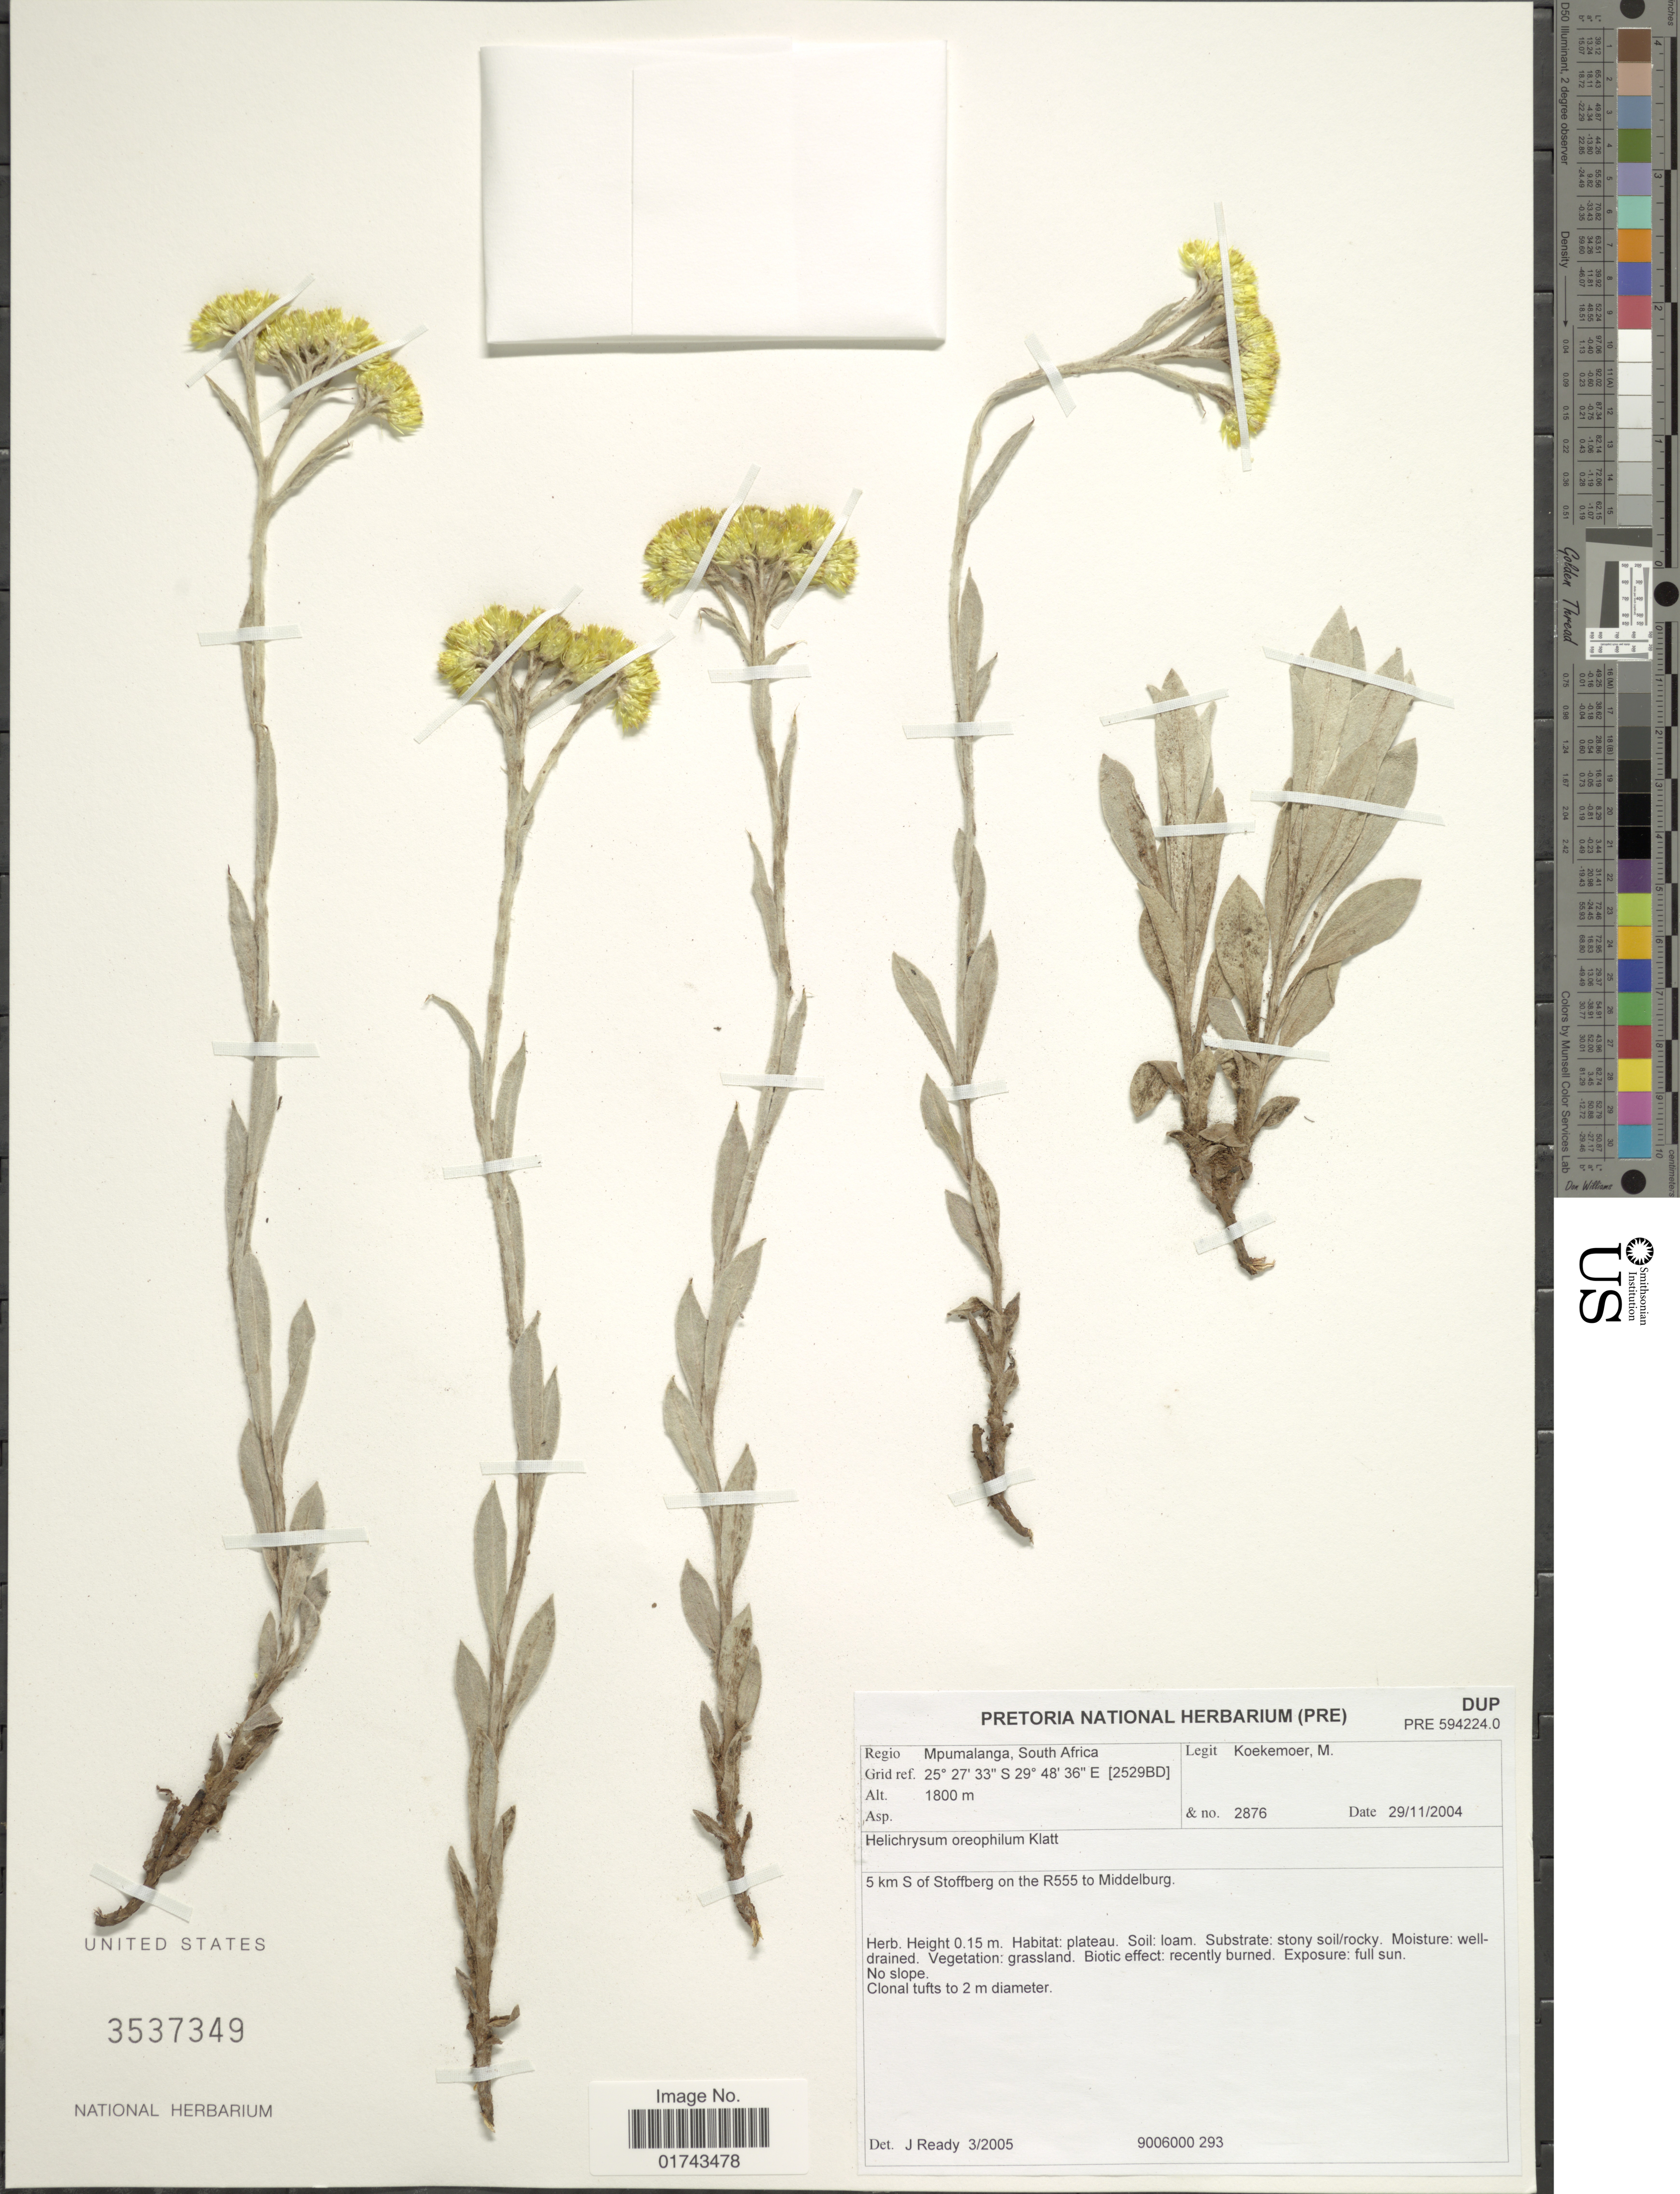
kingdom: Plantae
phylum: Tracheophyta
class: Magnoliopsida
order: Asterales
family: Asteraceae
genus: Helichrysum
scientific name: Helichrysum oreophilum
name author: Klatt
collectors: M. Koekemoer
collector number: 2876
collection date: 2004-11-29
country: South Africa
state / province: Mpumalanga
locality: Regio Mpumalanga, South Africa, Grid ref. [2529BD], 5 km S of Stoffberg on the R555 to Middelburg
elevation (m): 1800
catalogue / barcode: US 3537349